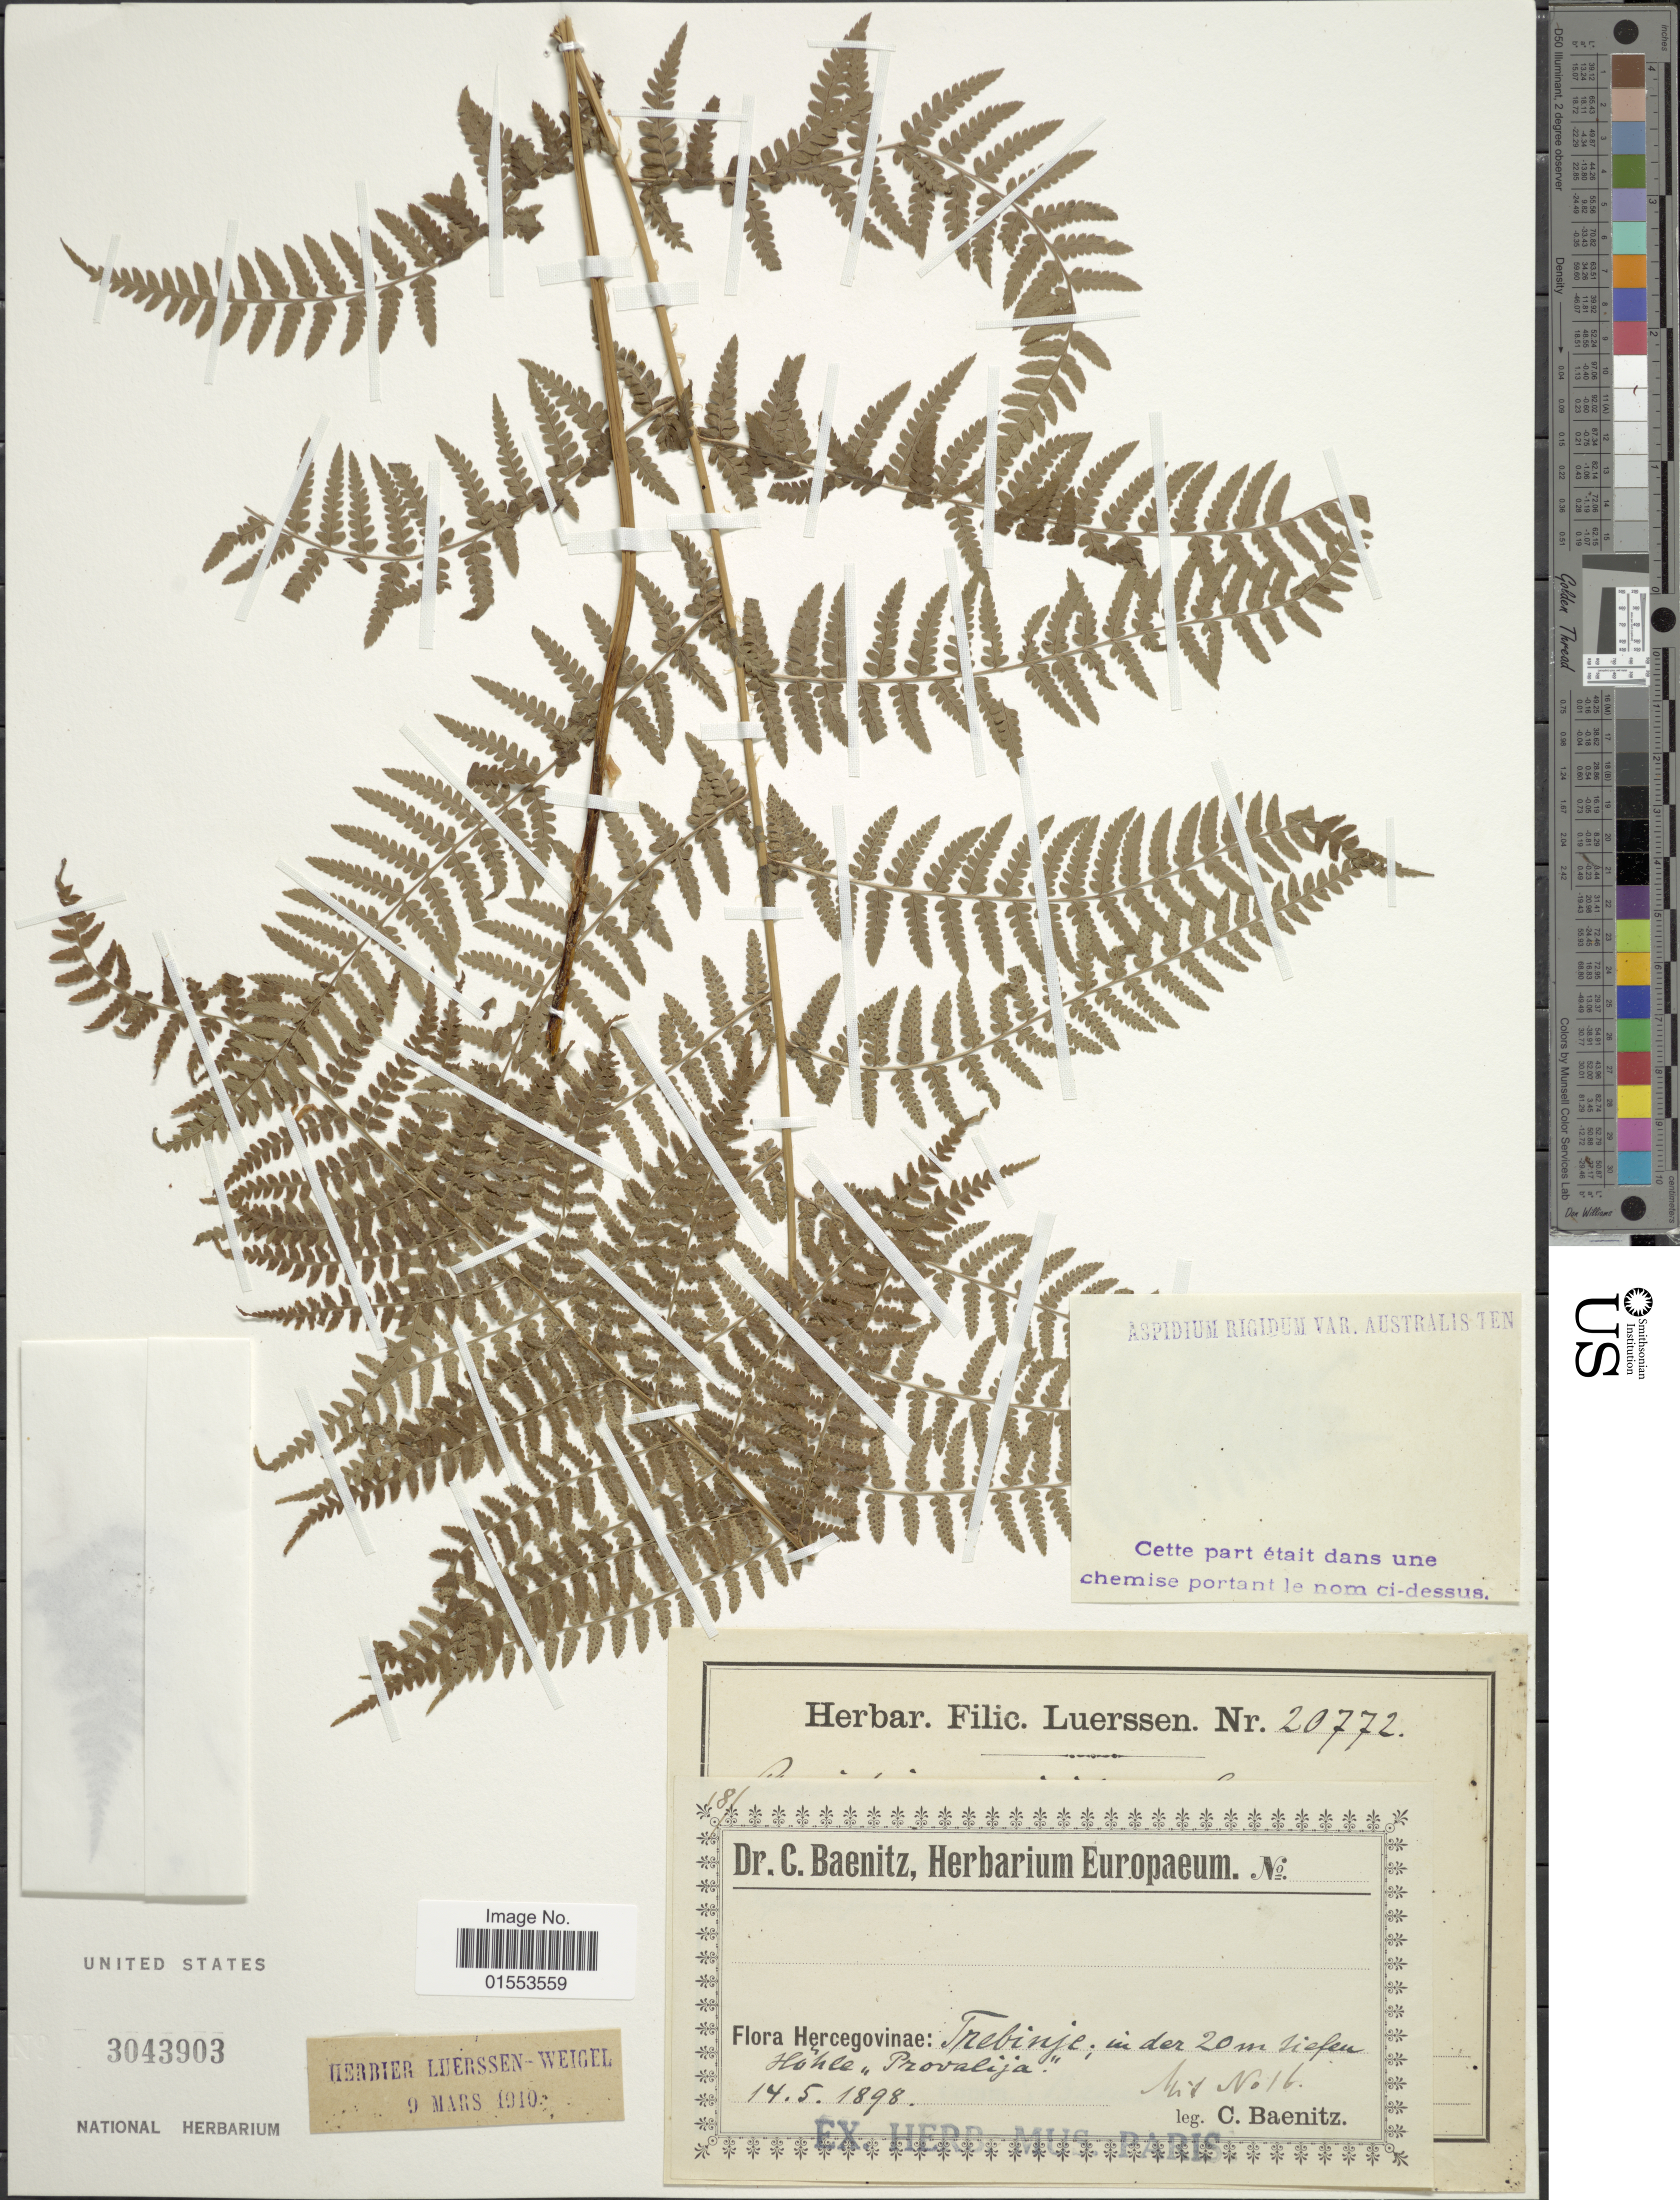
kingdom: Plantae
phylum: Tracheophyta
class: Polypodiopsida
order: Polypodiales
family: Dryopteridaceae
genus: Dryopteris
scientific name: Dryopteris rigida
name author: Underw.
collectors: C. G. Baenitz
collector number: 16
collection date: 1898-05-14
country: Bosnia and Herzegovina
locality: Hercegovinae: Trebinje; in der 20 m Siefen Hohe "Provalija".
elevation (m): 20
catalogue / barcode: US 3043903